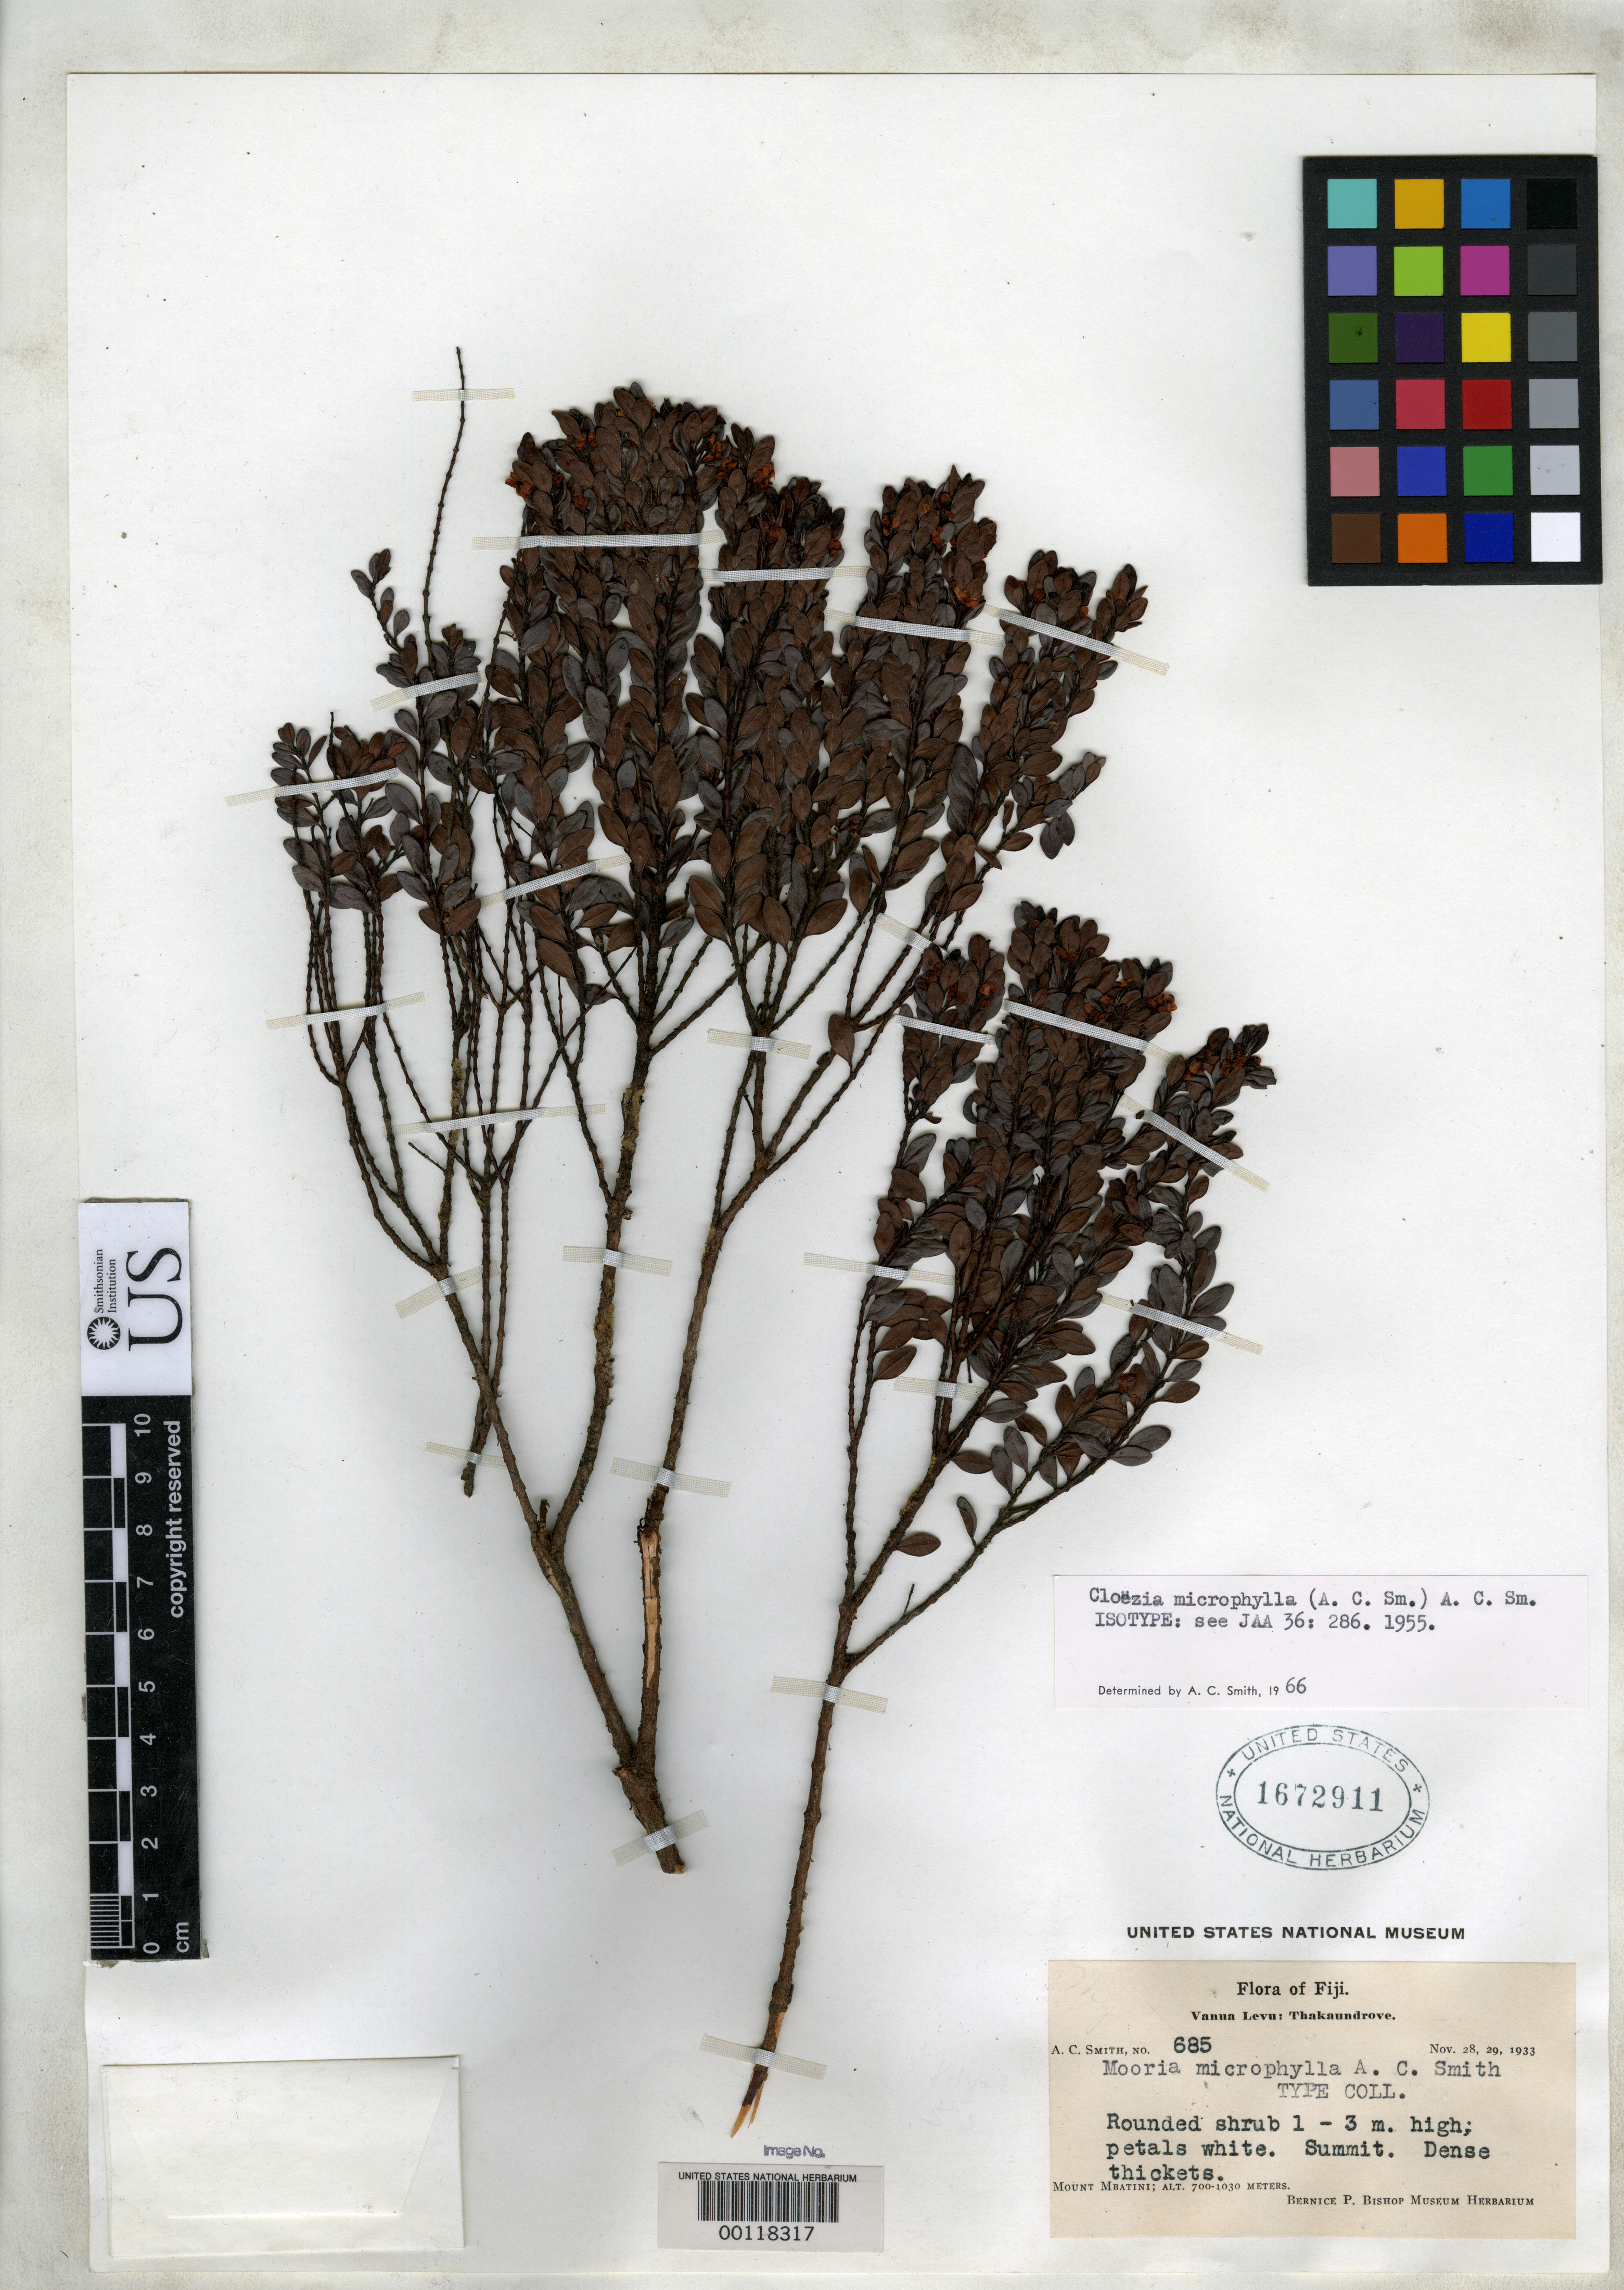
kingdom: Plantae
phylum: Tracheophyta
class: Magnoliopsida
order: Myrtales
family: Myrtaceae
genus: Mooria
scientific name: Mooria microphylla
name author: A.C. Sm.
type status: Isotype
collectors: A. C. Smith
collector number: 685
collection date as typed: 28 Nov 1933 to 29 Nov 1933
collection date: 1933-11-28/1933-11-29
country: Fiji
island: Vanua Levu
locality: Thakaundrove, Mt. Mbatini. [Vanua Levu Group]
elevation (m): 700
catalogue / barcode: US 1672911